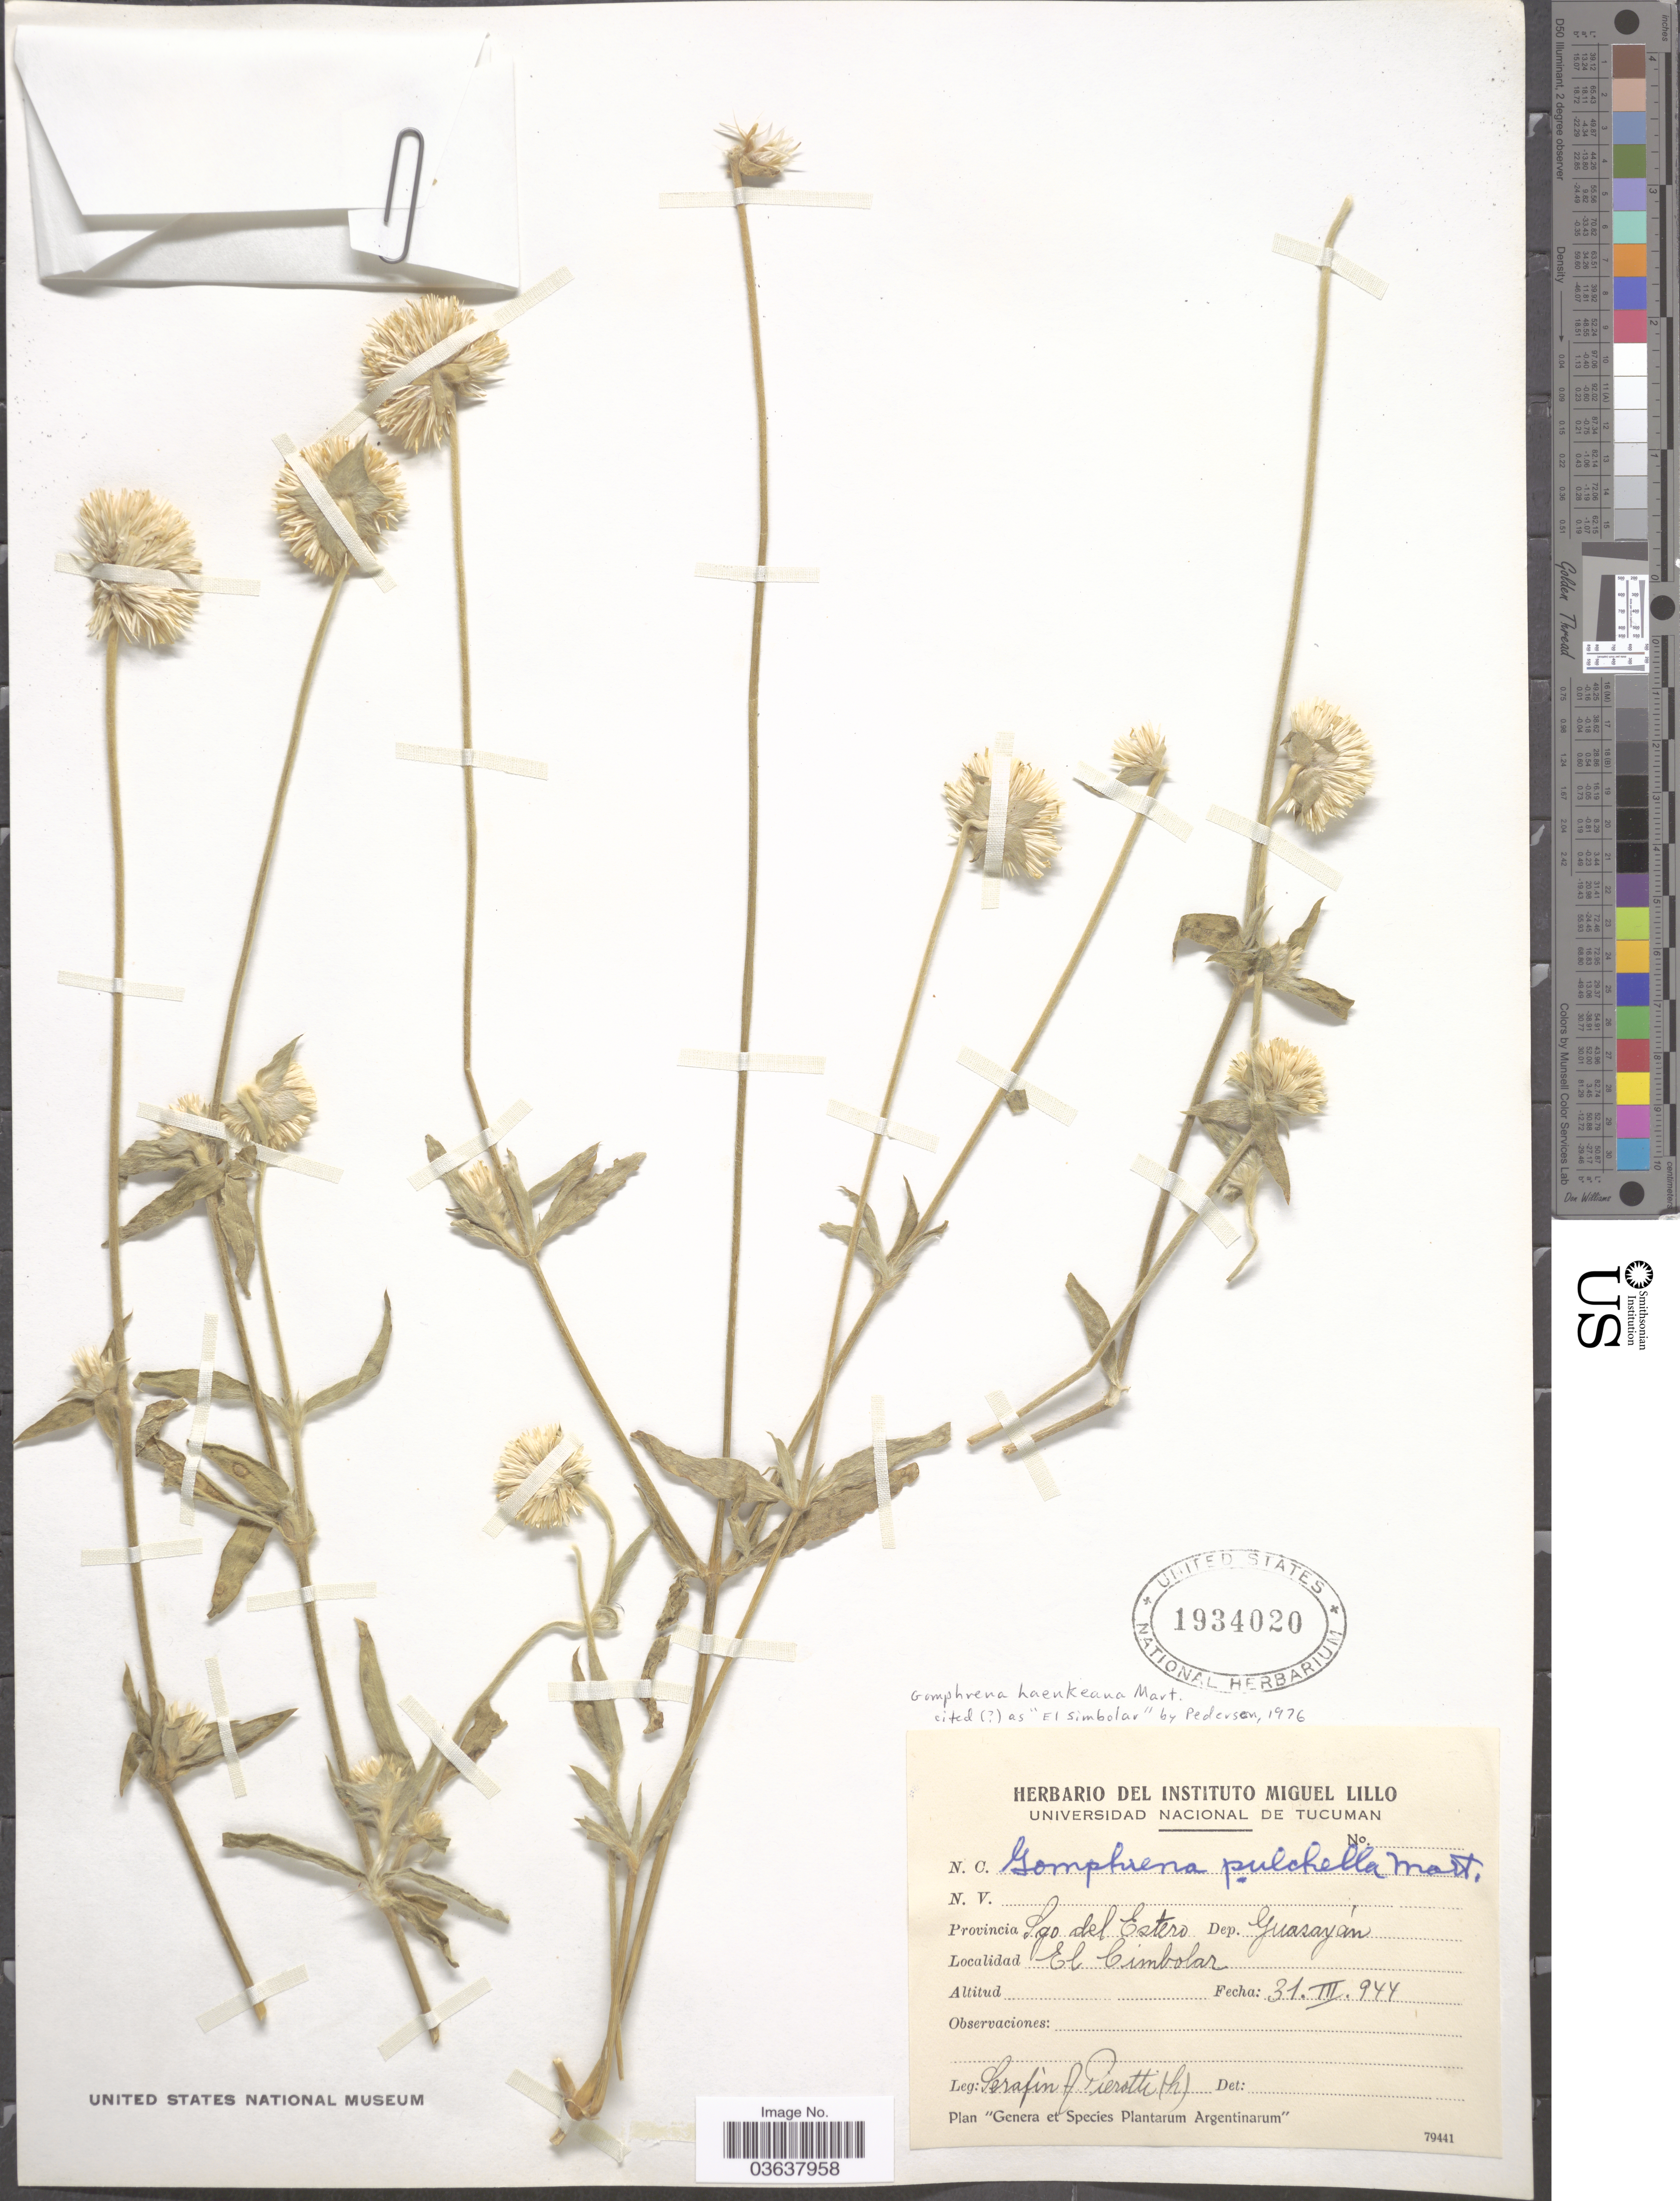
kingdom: Plantae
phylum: Tracheophyta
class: Magnoliopsida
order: Caryophyllales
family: Amaranthaceae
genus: Gomphrena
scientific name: Gomphrena haenkeana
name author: Mart.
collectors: S. A. Pierotti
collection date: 1944-03-31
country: Argentina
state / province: Santiago del Estero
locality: Dep. Guasayán. El Cimbolar.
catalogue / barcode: US 1934020